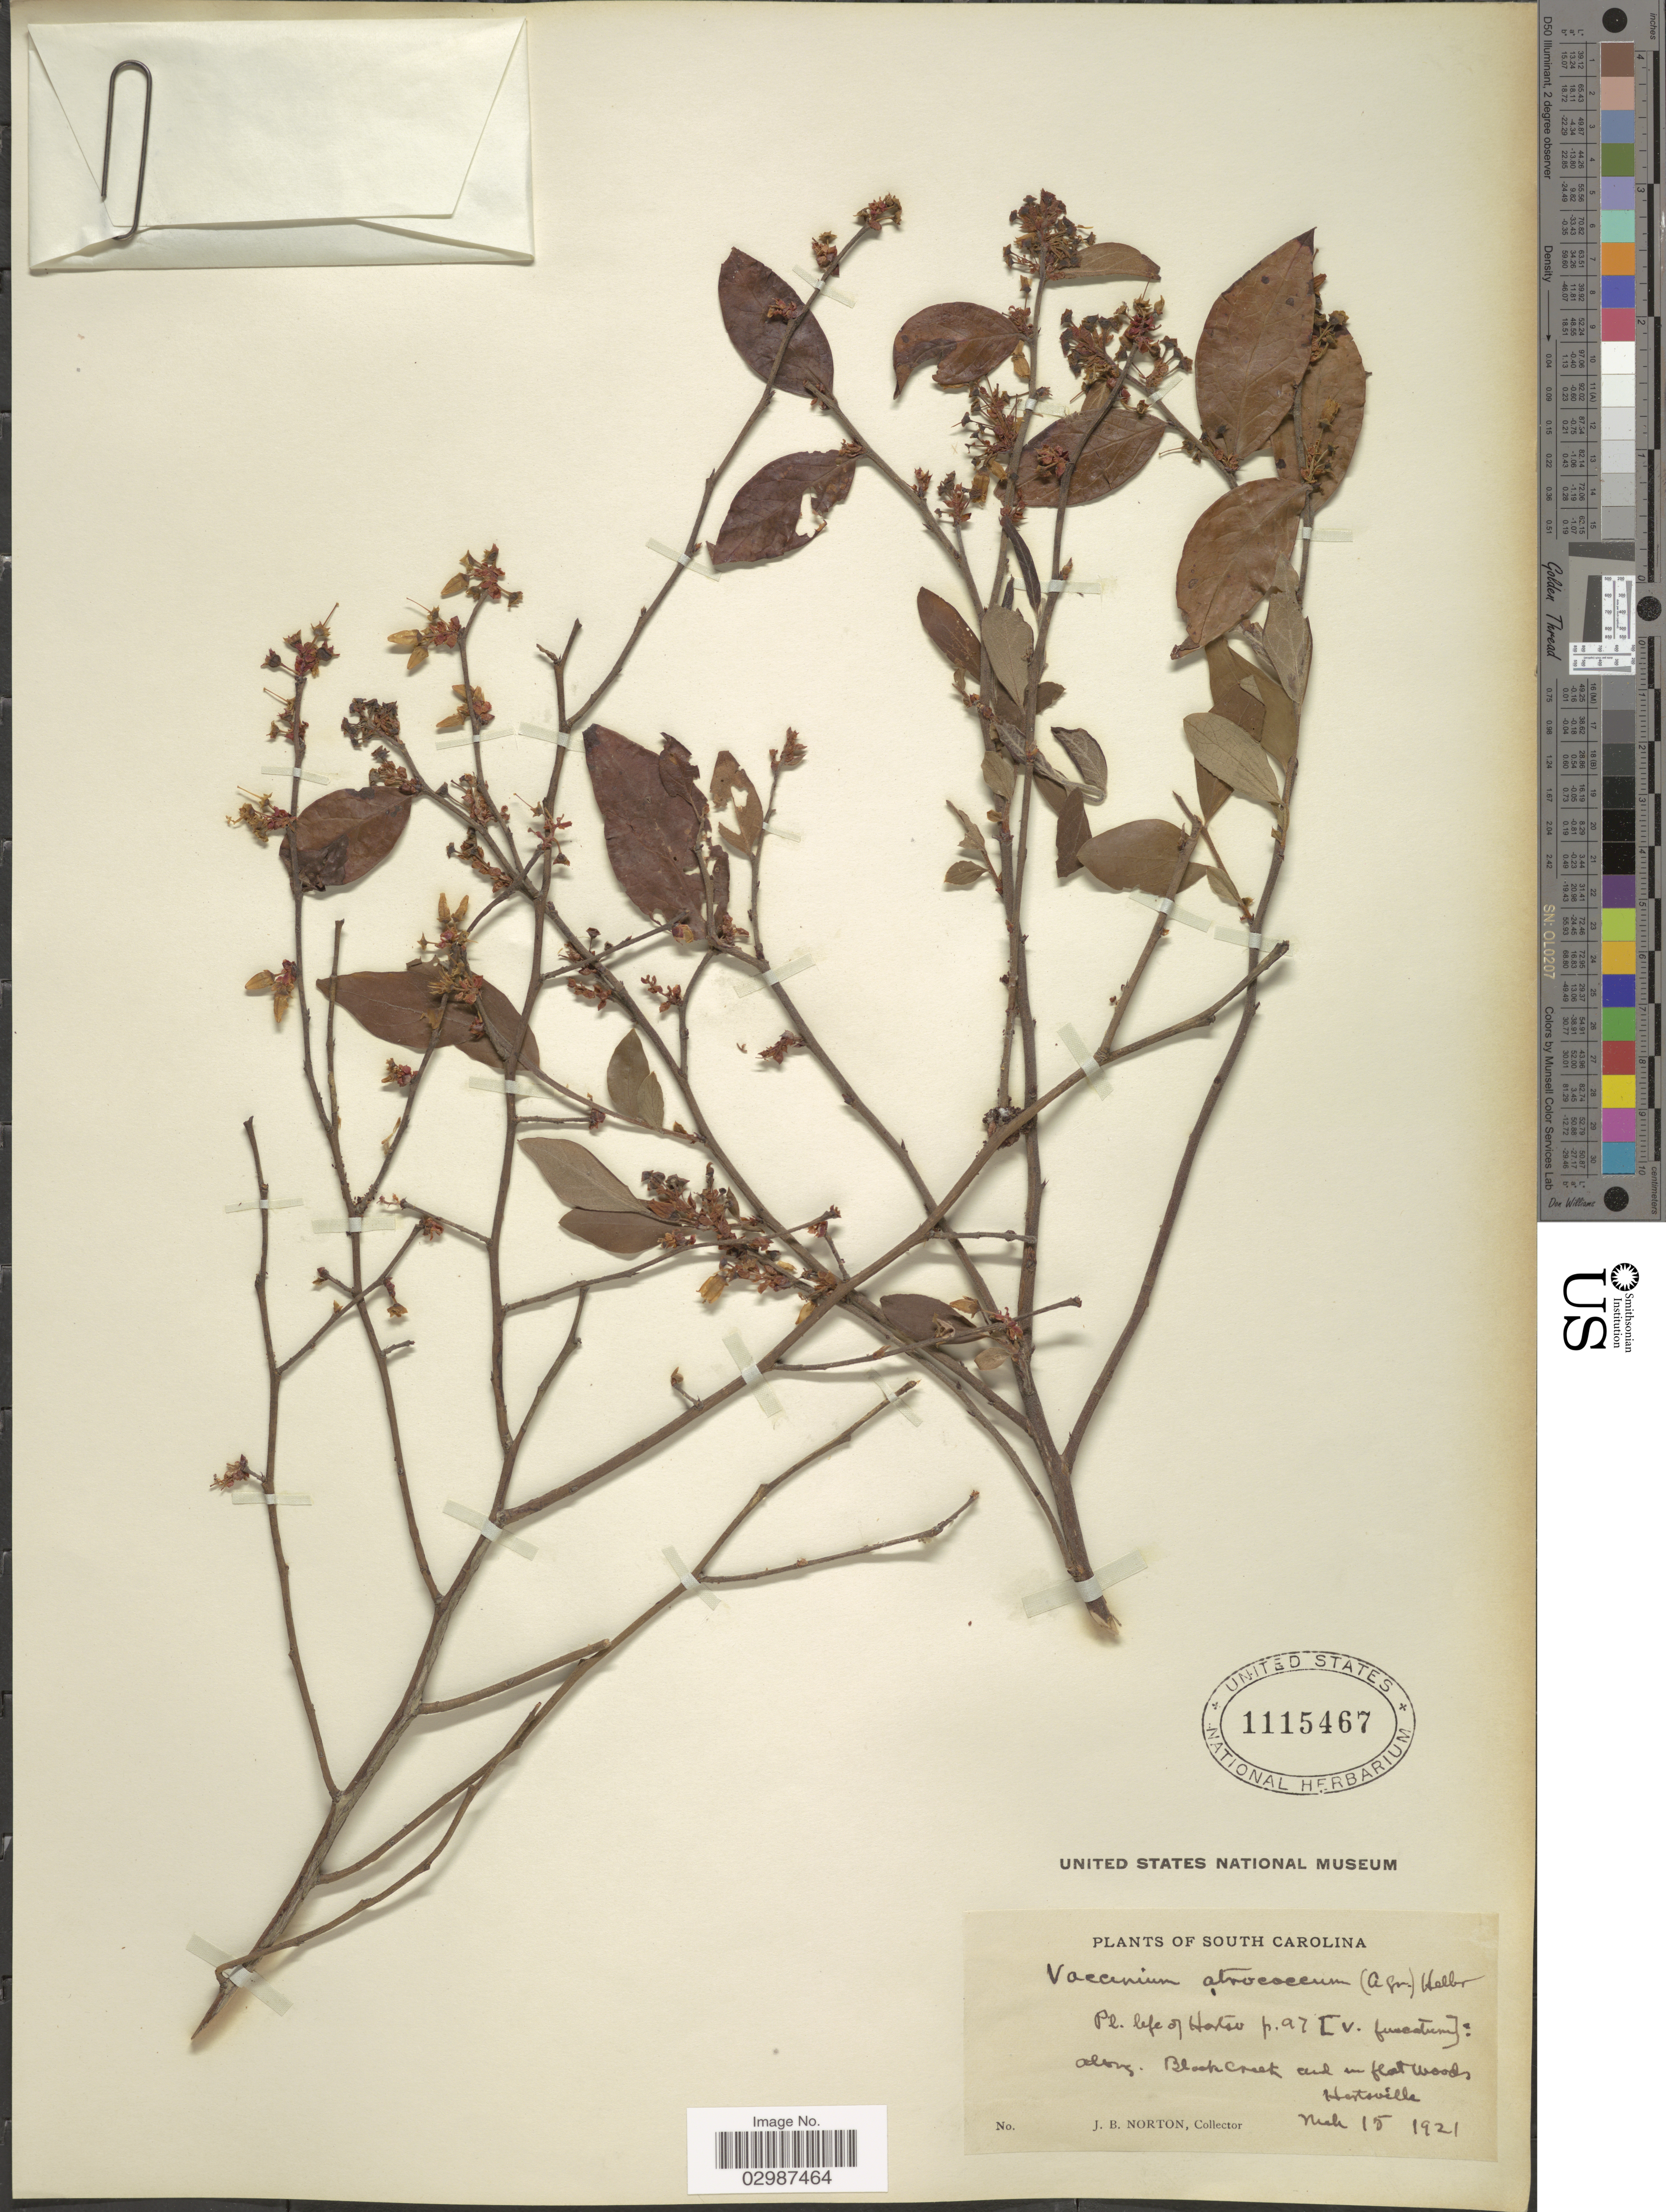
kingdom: Plantae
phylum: Tracheophyta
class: Magnoliopsida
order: Ericales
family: Ericaceae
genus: Vaccinium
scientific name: Vaccinium atrococcum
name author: (A. Gray) A. Heller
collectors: J. B. Norton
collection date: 1921-03-15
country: United States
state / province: South Carolina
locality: Along Black Creek and in flat woods, Hartsville.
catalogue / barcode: US 1115467